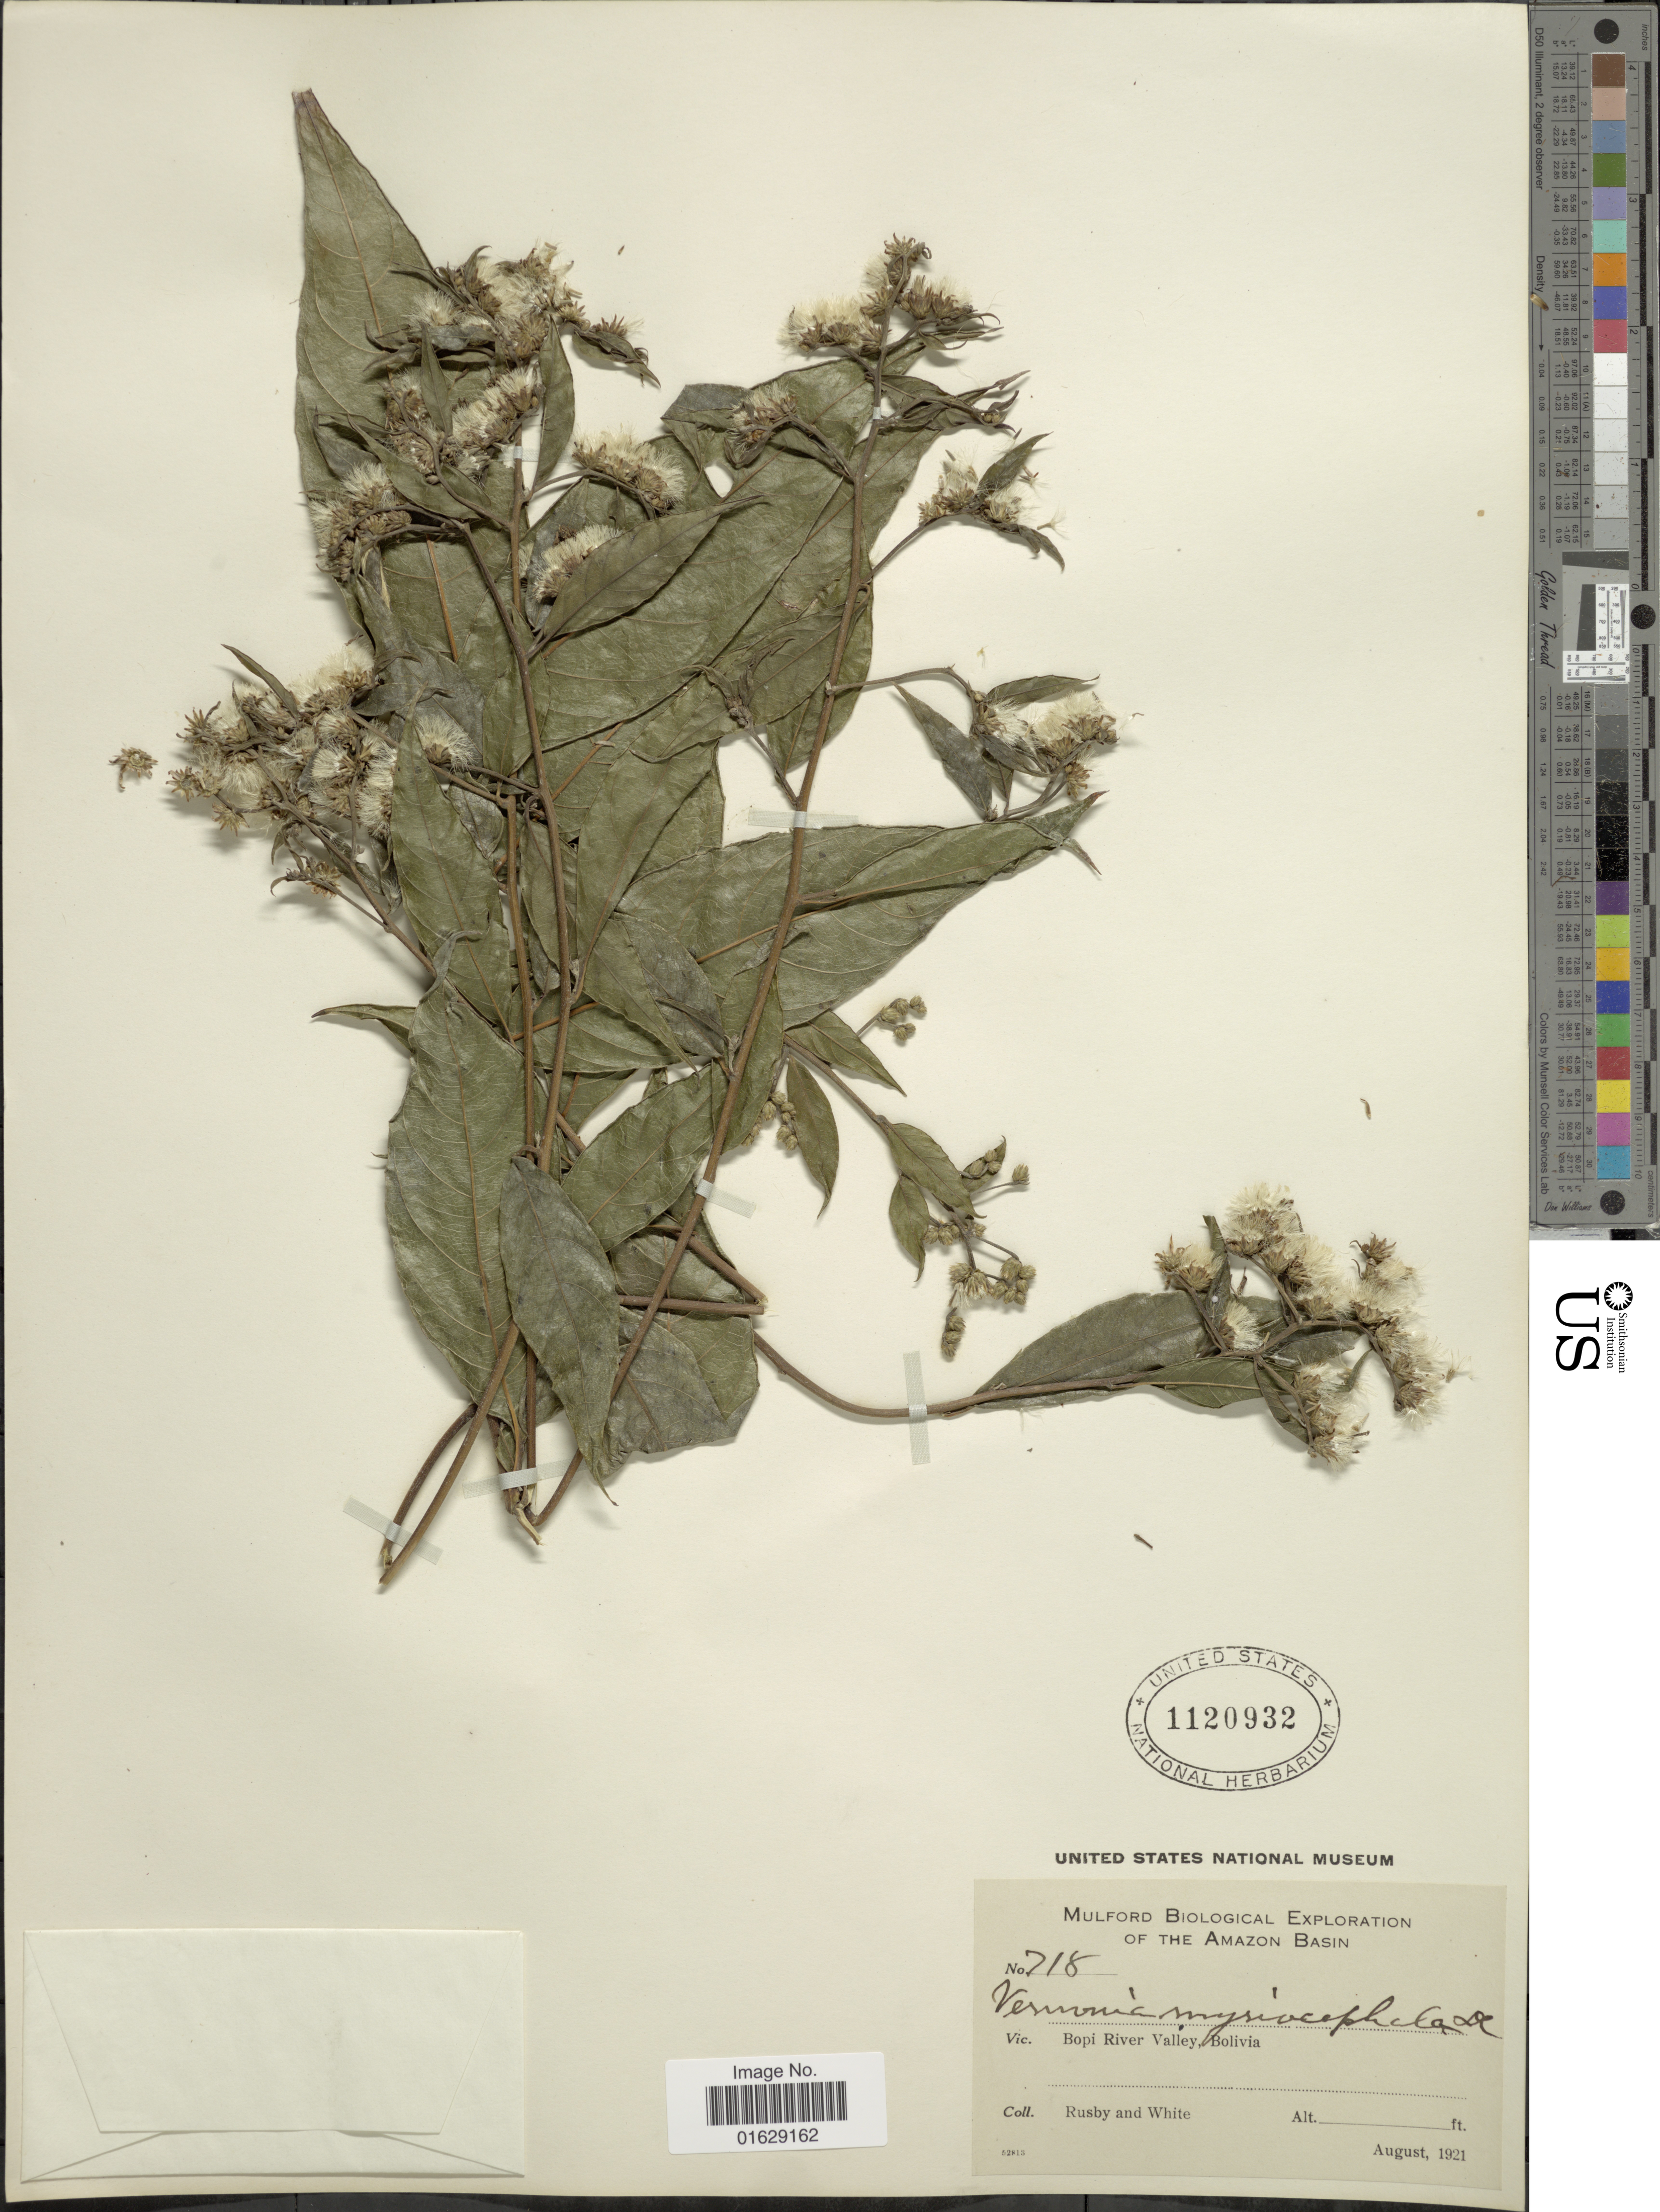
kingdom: Plantae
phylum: Tracheophyta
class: Magnoliopsida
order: Asterales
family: Asteraceae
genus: Lepidaploa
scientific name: Lepidaploa myriocephala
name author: (DC.) H. Rob.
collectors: H. H. Rusby & O. E. White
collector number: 718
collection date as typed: August, 1921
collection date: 1921-08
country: Bolivia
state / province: La Paz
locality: Bopi River Valley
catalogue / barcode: US 1120932